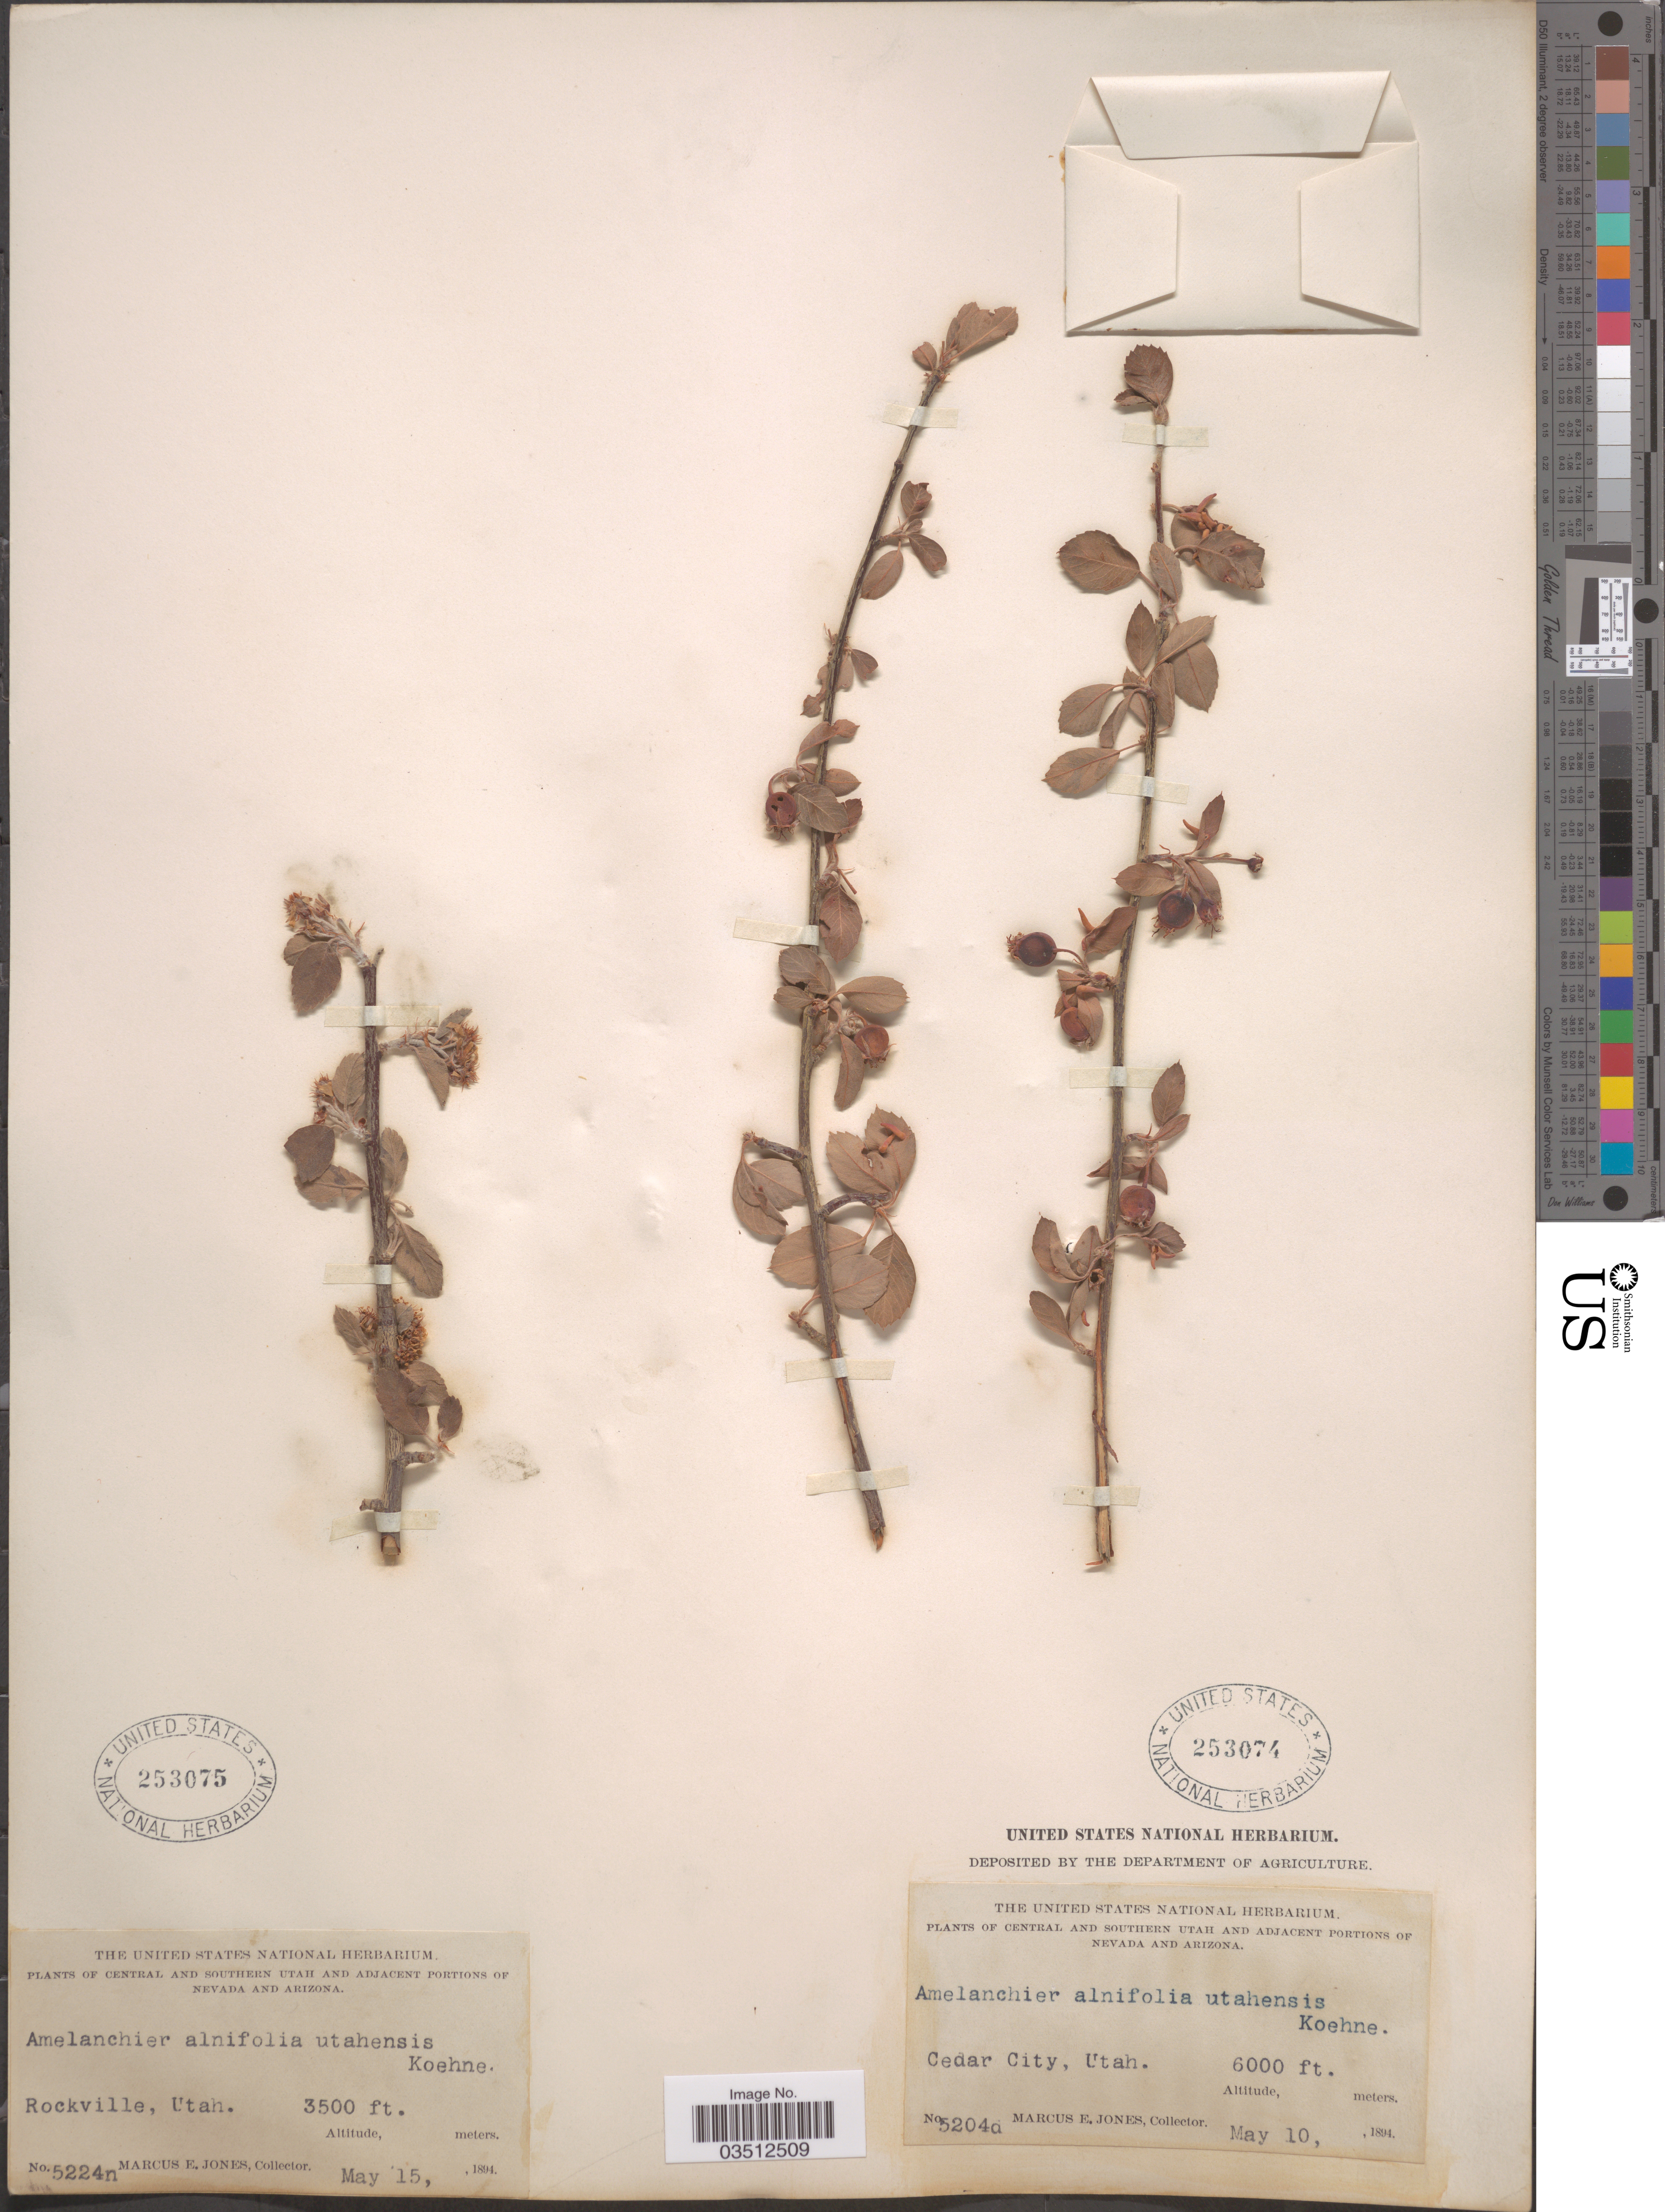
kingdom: Plantae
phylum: Tracheophyta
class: Magnoliopsida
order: Rosales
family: Rosaceae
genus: Amelanchier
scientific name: Amelanchier prunifolia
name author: Greene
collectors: M. E. Jones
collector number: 5224n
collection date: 1894-05-15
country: United States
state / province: Utah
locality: Central and Southern Utah. Rockville.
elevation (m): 1067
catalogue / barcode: US 253075-2